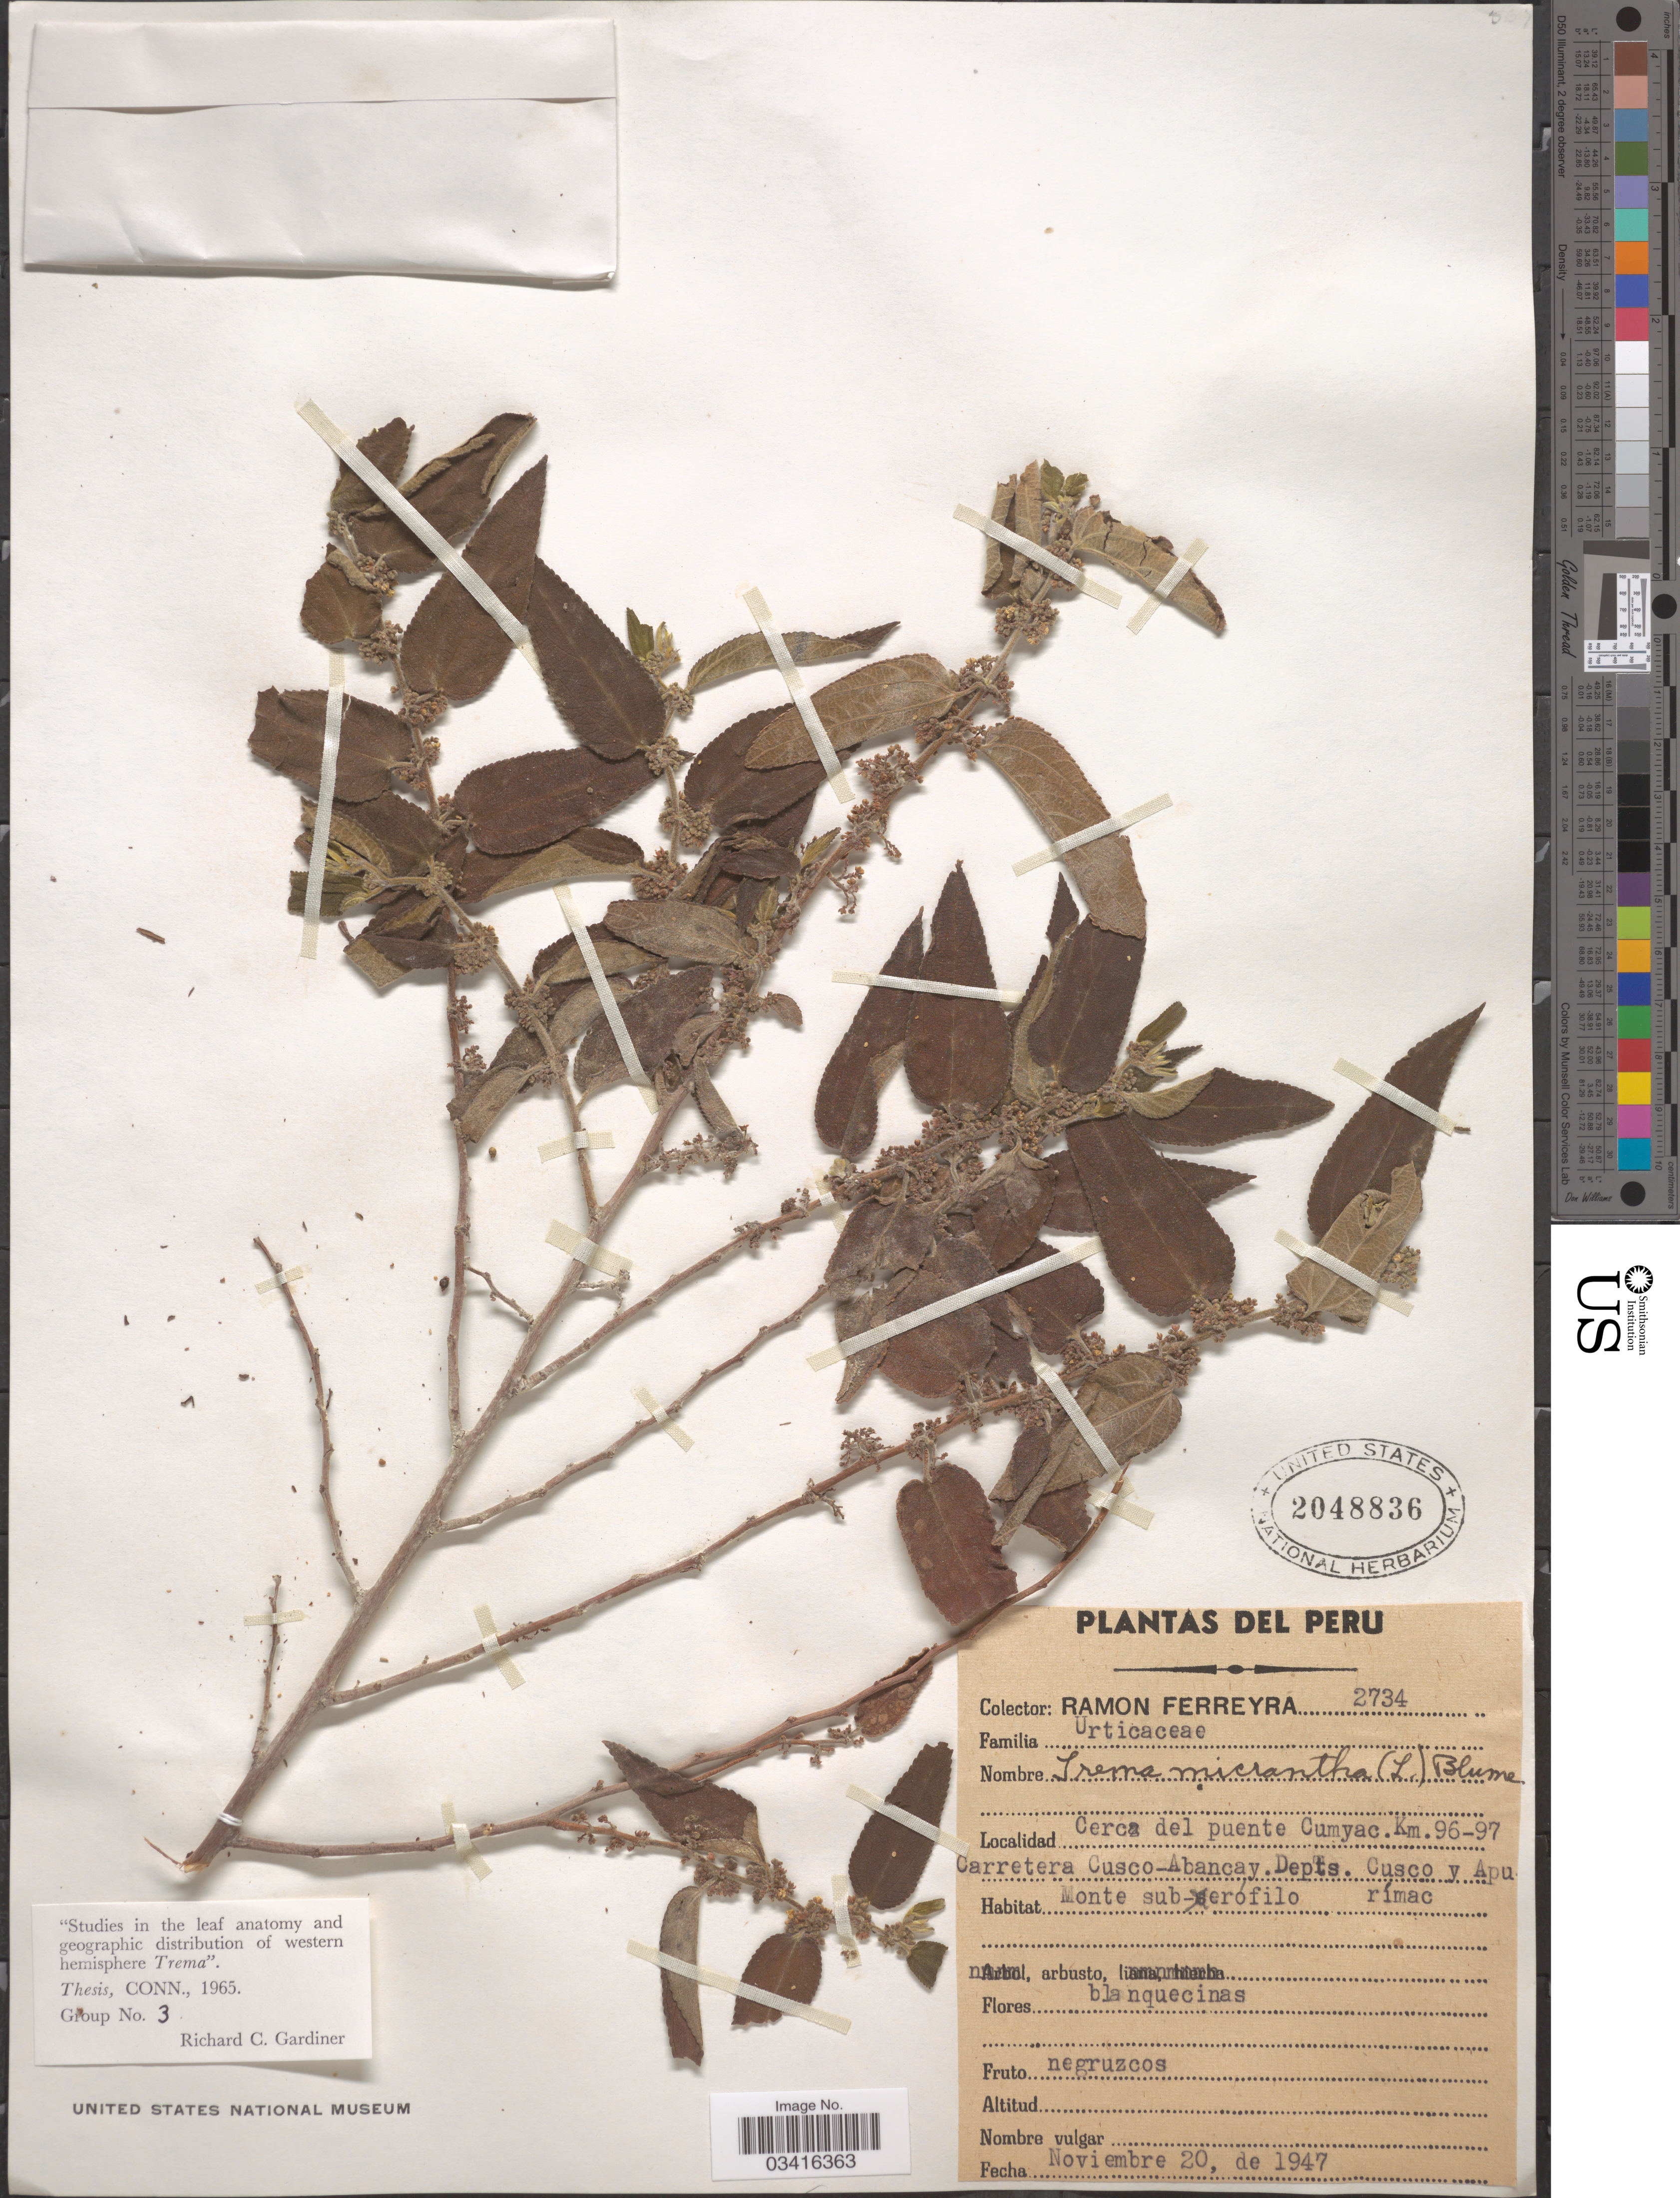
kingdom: Plantae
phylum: Tracheophyta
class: Magnoliopsida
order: Rosales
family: Cannabaceae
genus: Trema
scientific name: Trema micranthum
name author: (L.) Blume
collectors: R. A. Ferreyra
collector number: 2734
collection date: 1947-11-20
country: Peru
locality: Cerca del puente Cumyac. Km. 96-97. Carretera Cusco-Abancay. Depts. Cusco y Apurímac.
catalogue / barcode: US 2048836